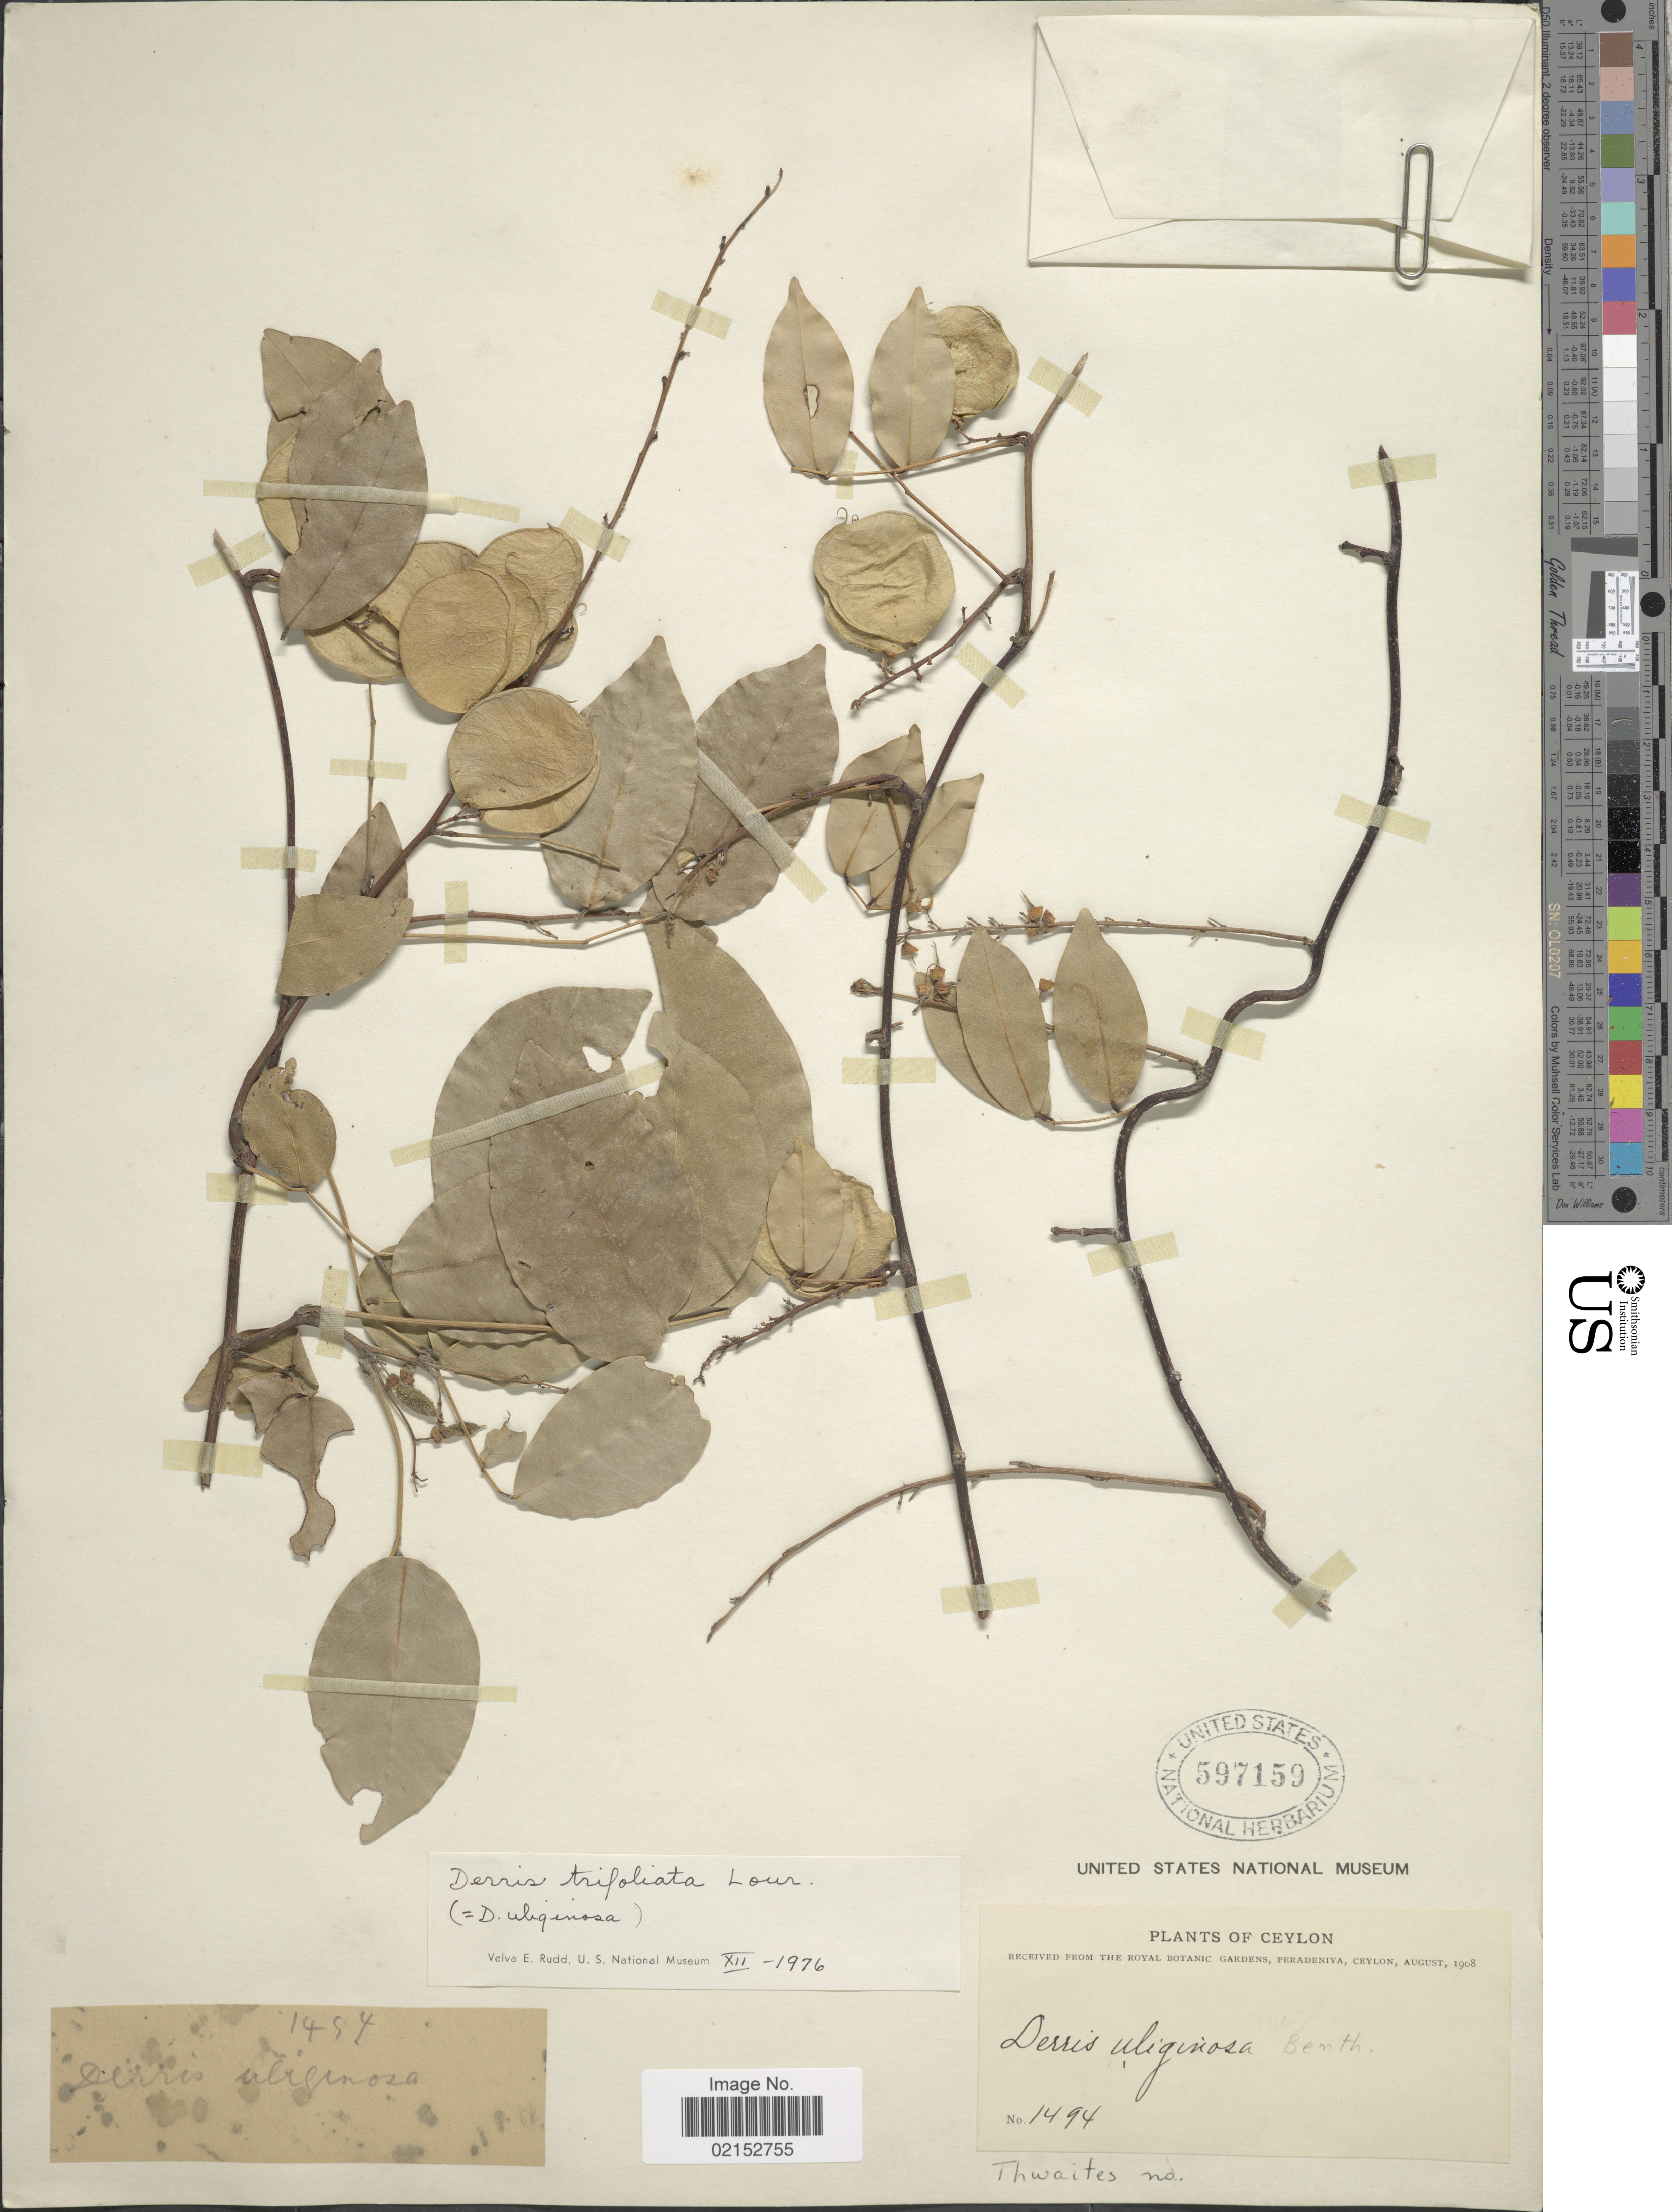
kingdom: Plantae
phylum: Tracheophyta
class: Magnoliopsida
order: Fabales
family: Fabaceae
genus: Derris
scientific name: Derris trifoliata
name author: Lour.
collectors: Thwaites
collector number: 1494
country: Sri Lanka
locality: Ceylon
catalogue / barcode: US 597159